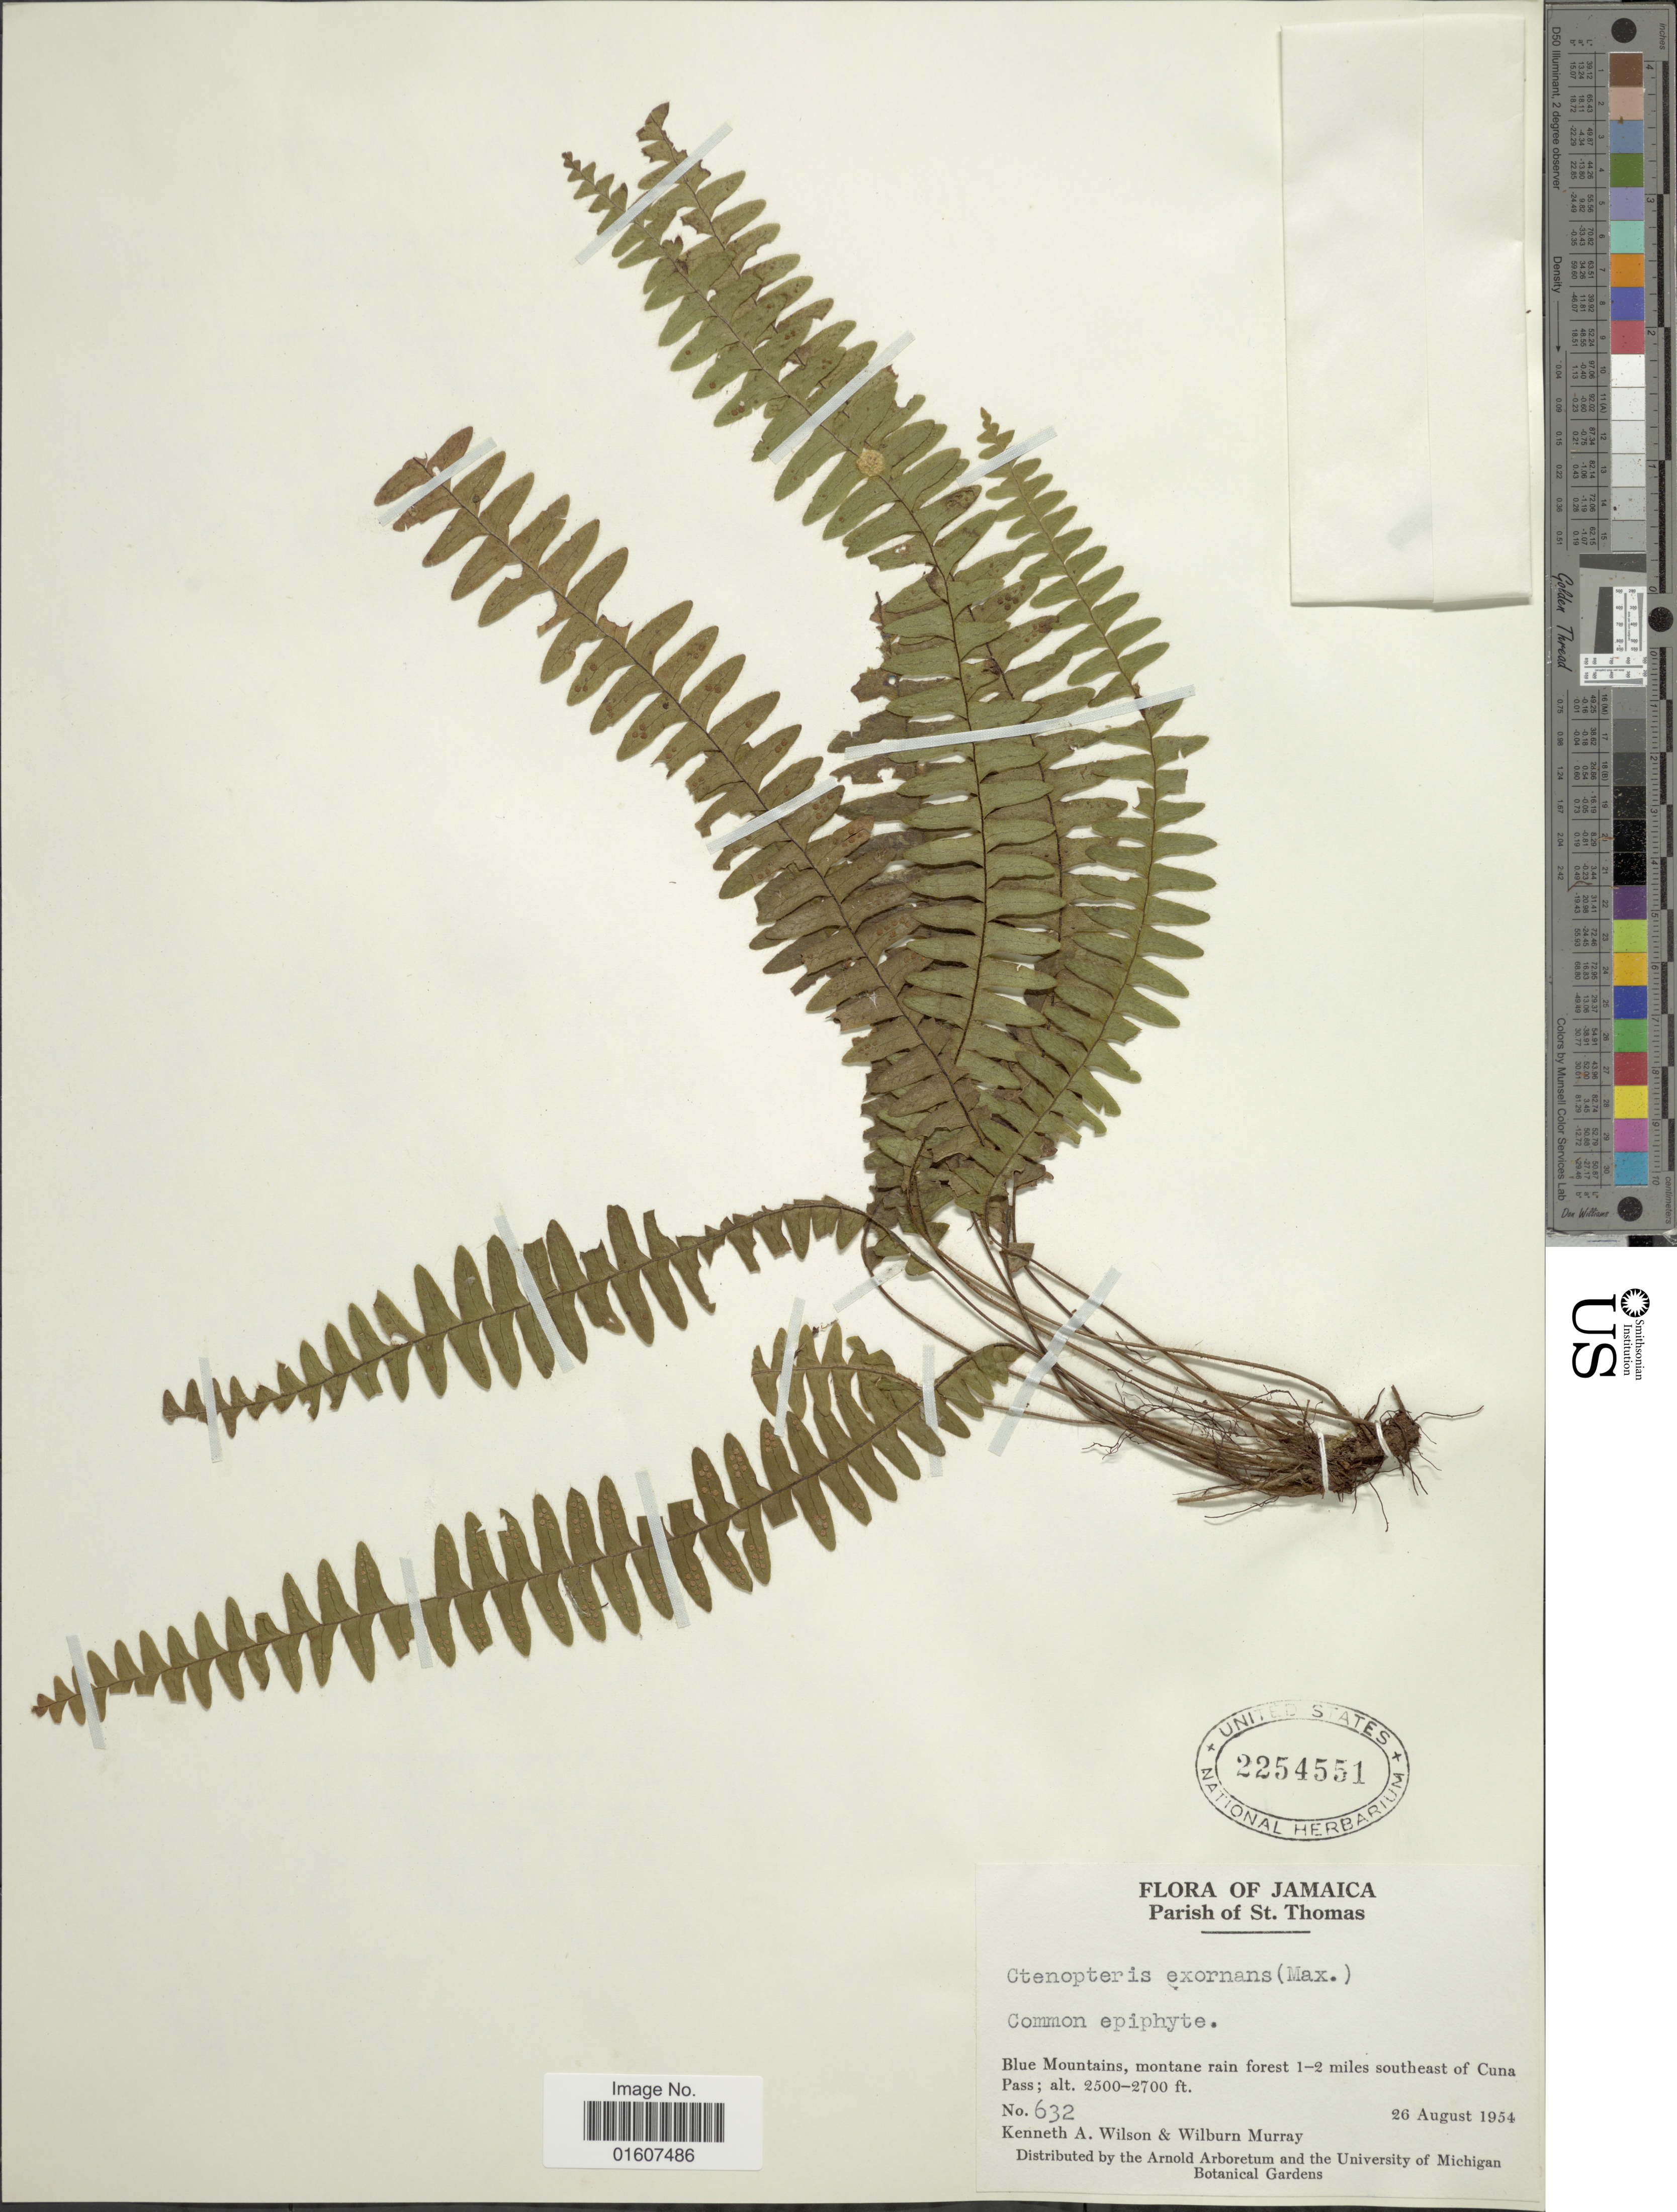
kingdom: Plantae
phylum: Tracheophyta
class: Polypodiopsida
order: Polypodiales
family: Polypodiaceae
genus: Terpsichore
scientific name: Terpsichore exornans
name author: (Maxon) A.R. Sm.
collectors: K. A. Wilson & W. Murray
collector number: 632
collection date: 1954-08-26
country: Jamaica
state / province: Saint Thomas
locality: Parish of St Thomas, Blue Mountains, montane rain forest 1-2 miles southeast of Cuna Cuna Pass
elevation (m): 762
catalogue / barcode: US 2254551